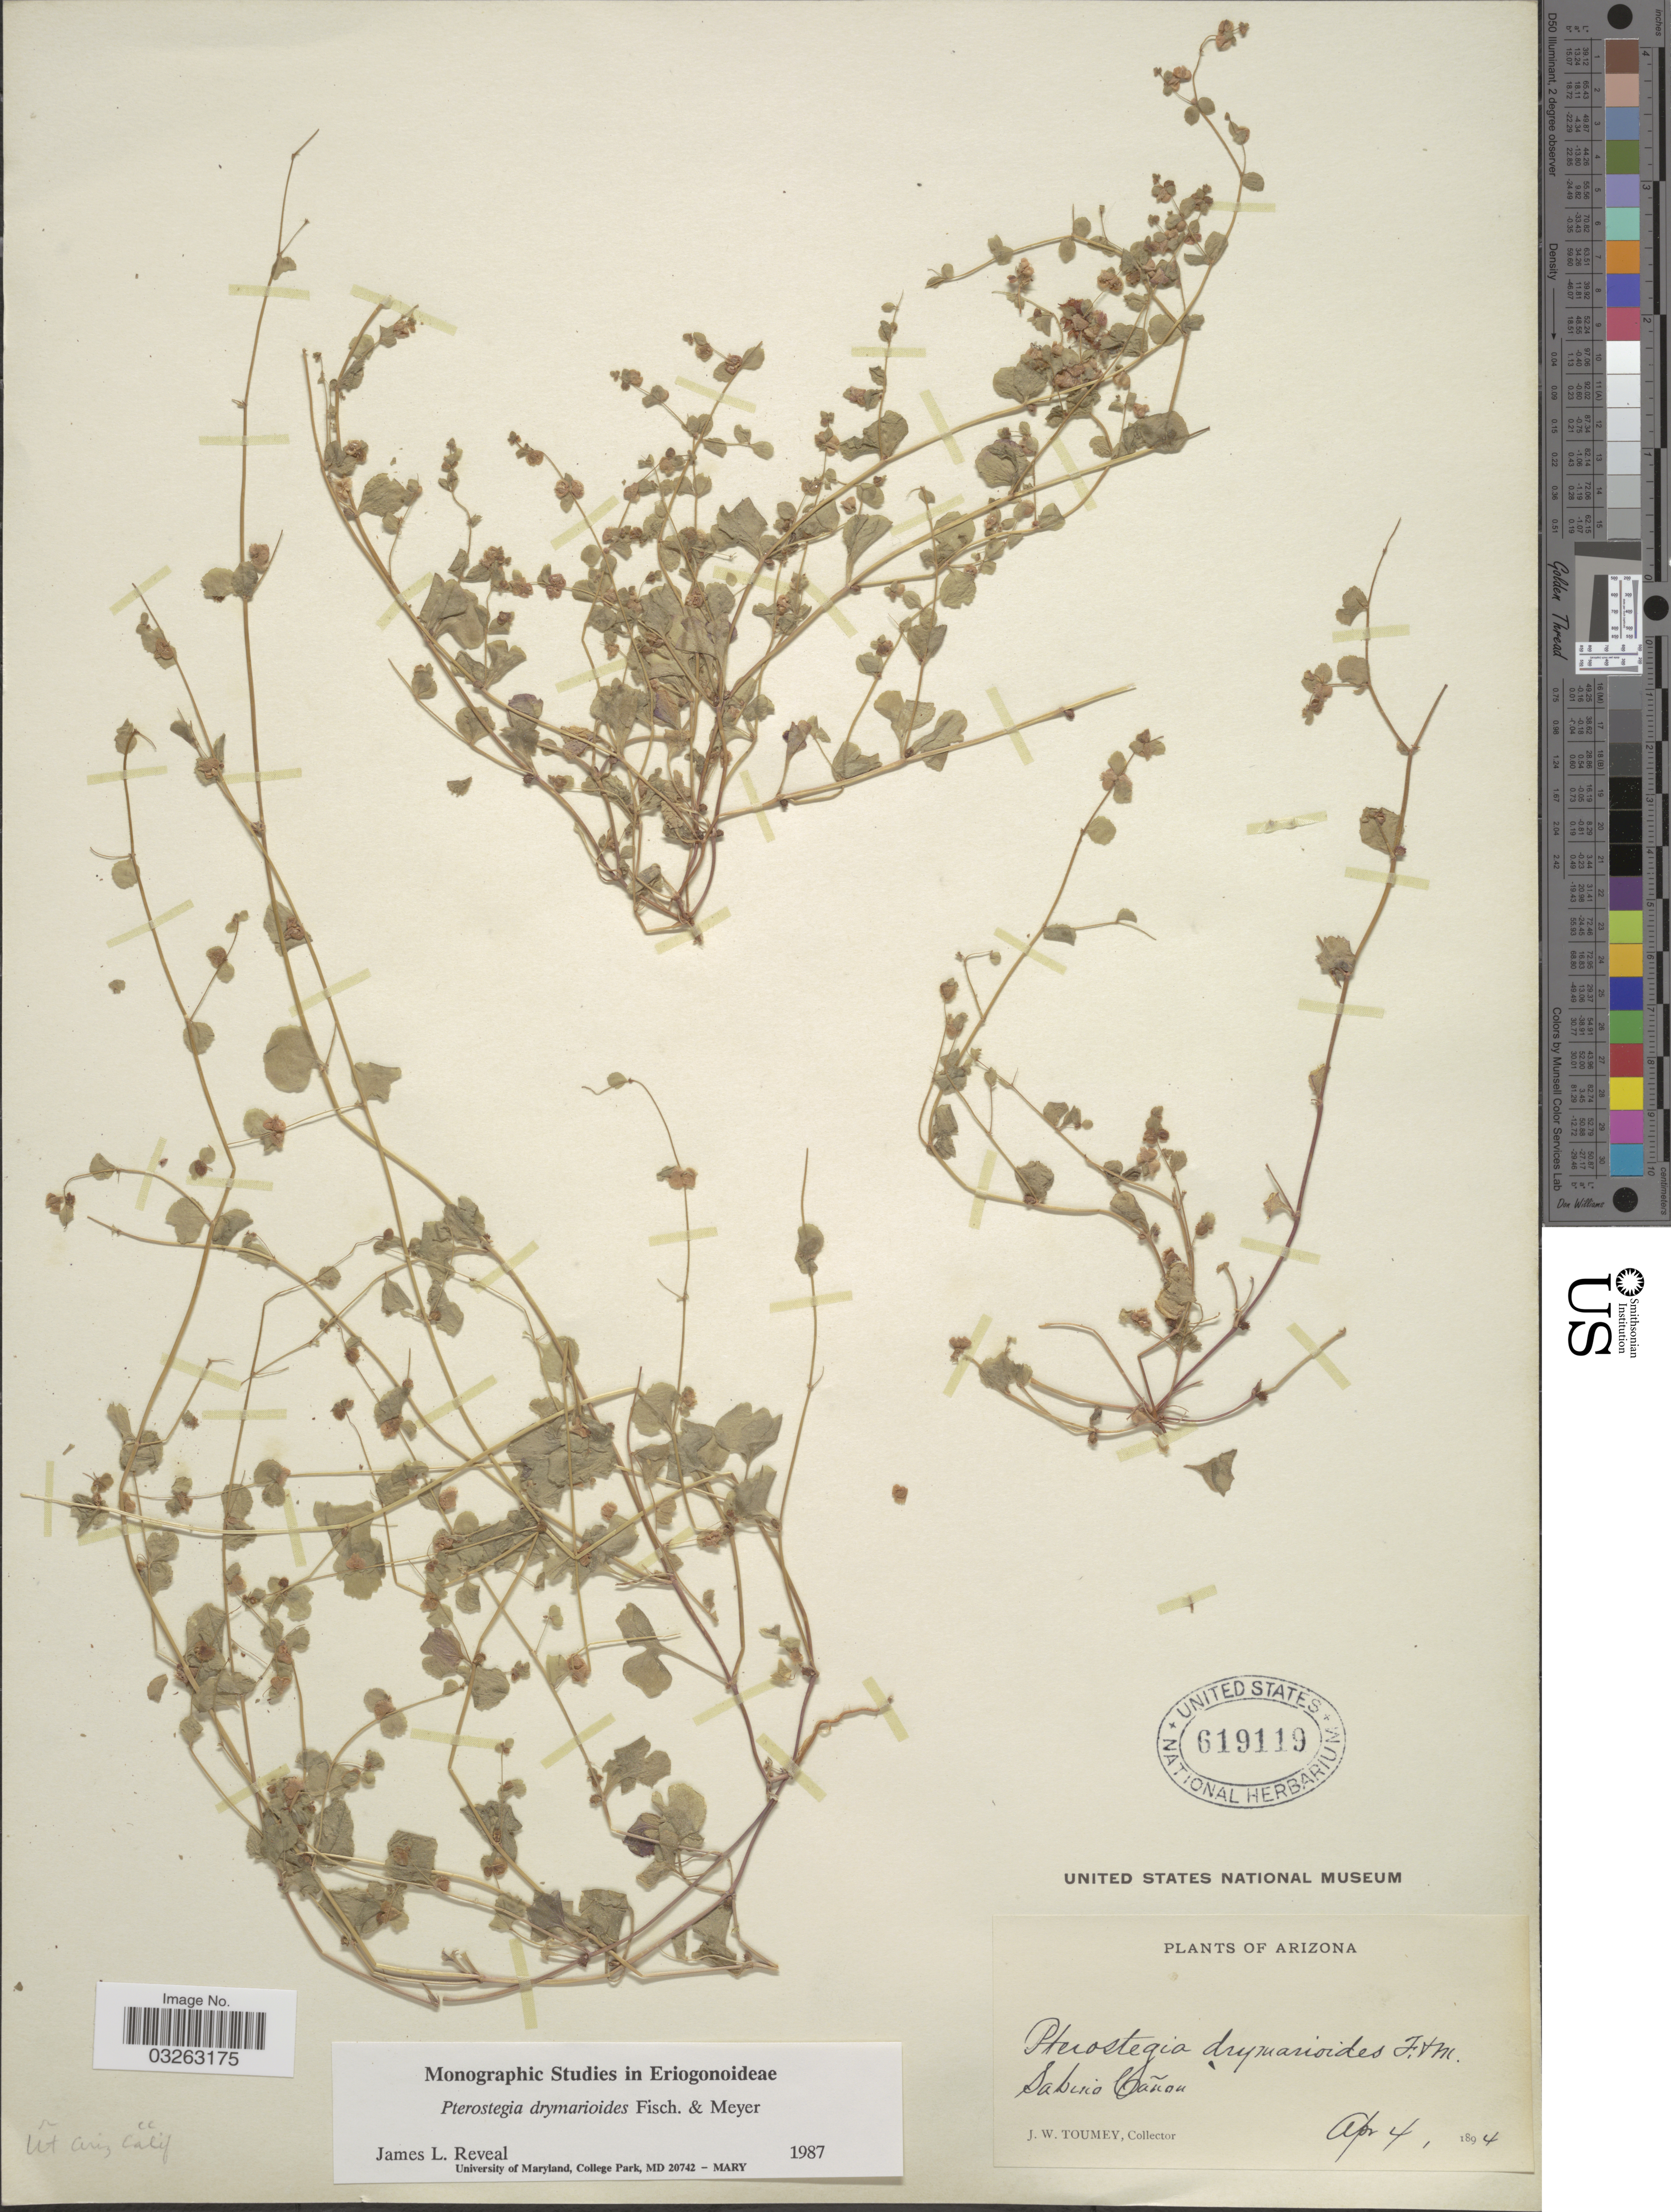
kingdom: Plantae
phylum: Tracheophyta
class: Magnoliopsida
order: Caryophyllales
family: Polygonaceae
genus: Pterostegia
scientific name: Pterostegia drymarioides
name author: Fisch. & C.A. Mey.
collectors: J. W. Toumey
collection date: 1894-04-04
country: United States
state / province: Arizona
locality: Sabino Cañon.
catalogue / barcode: US 619119